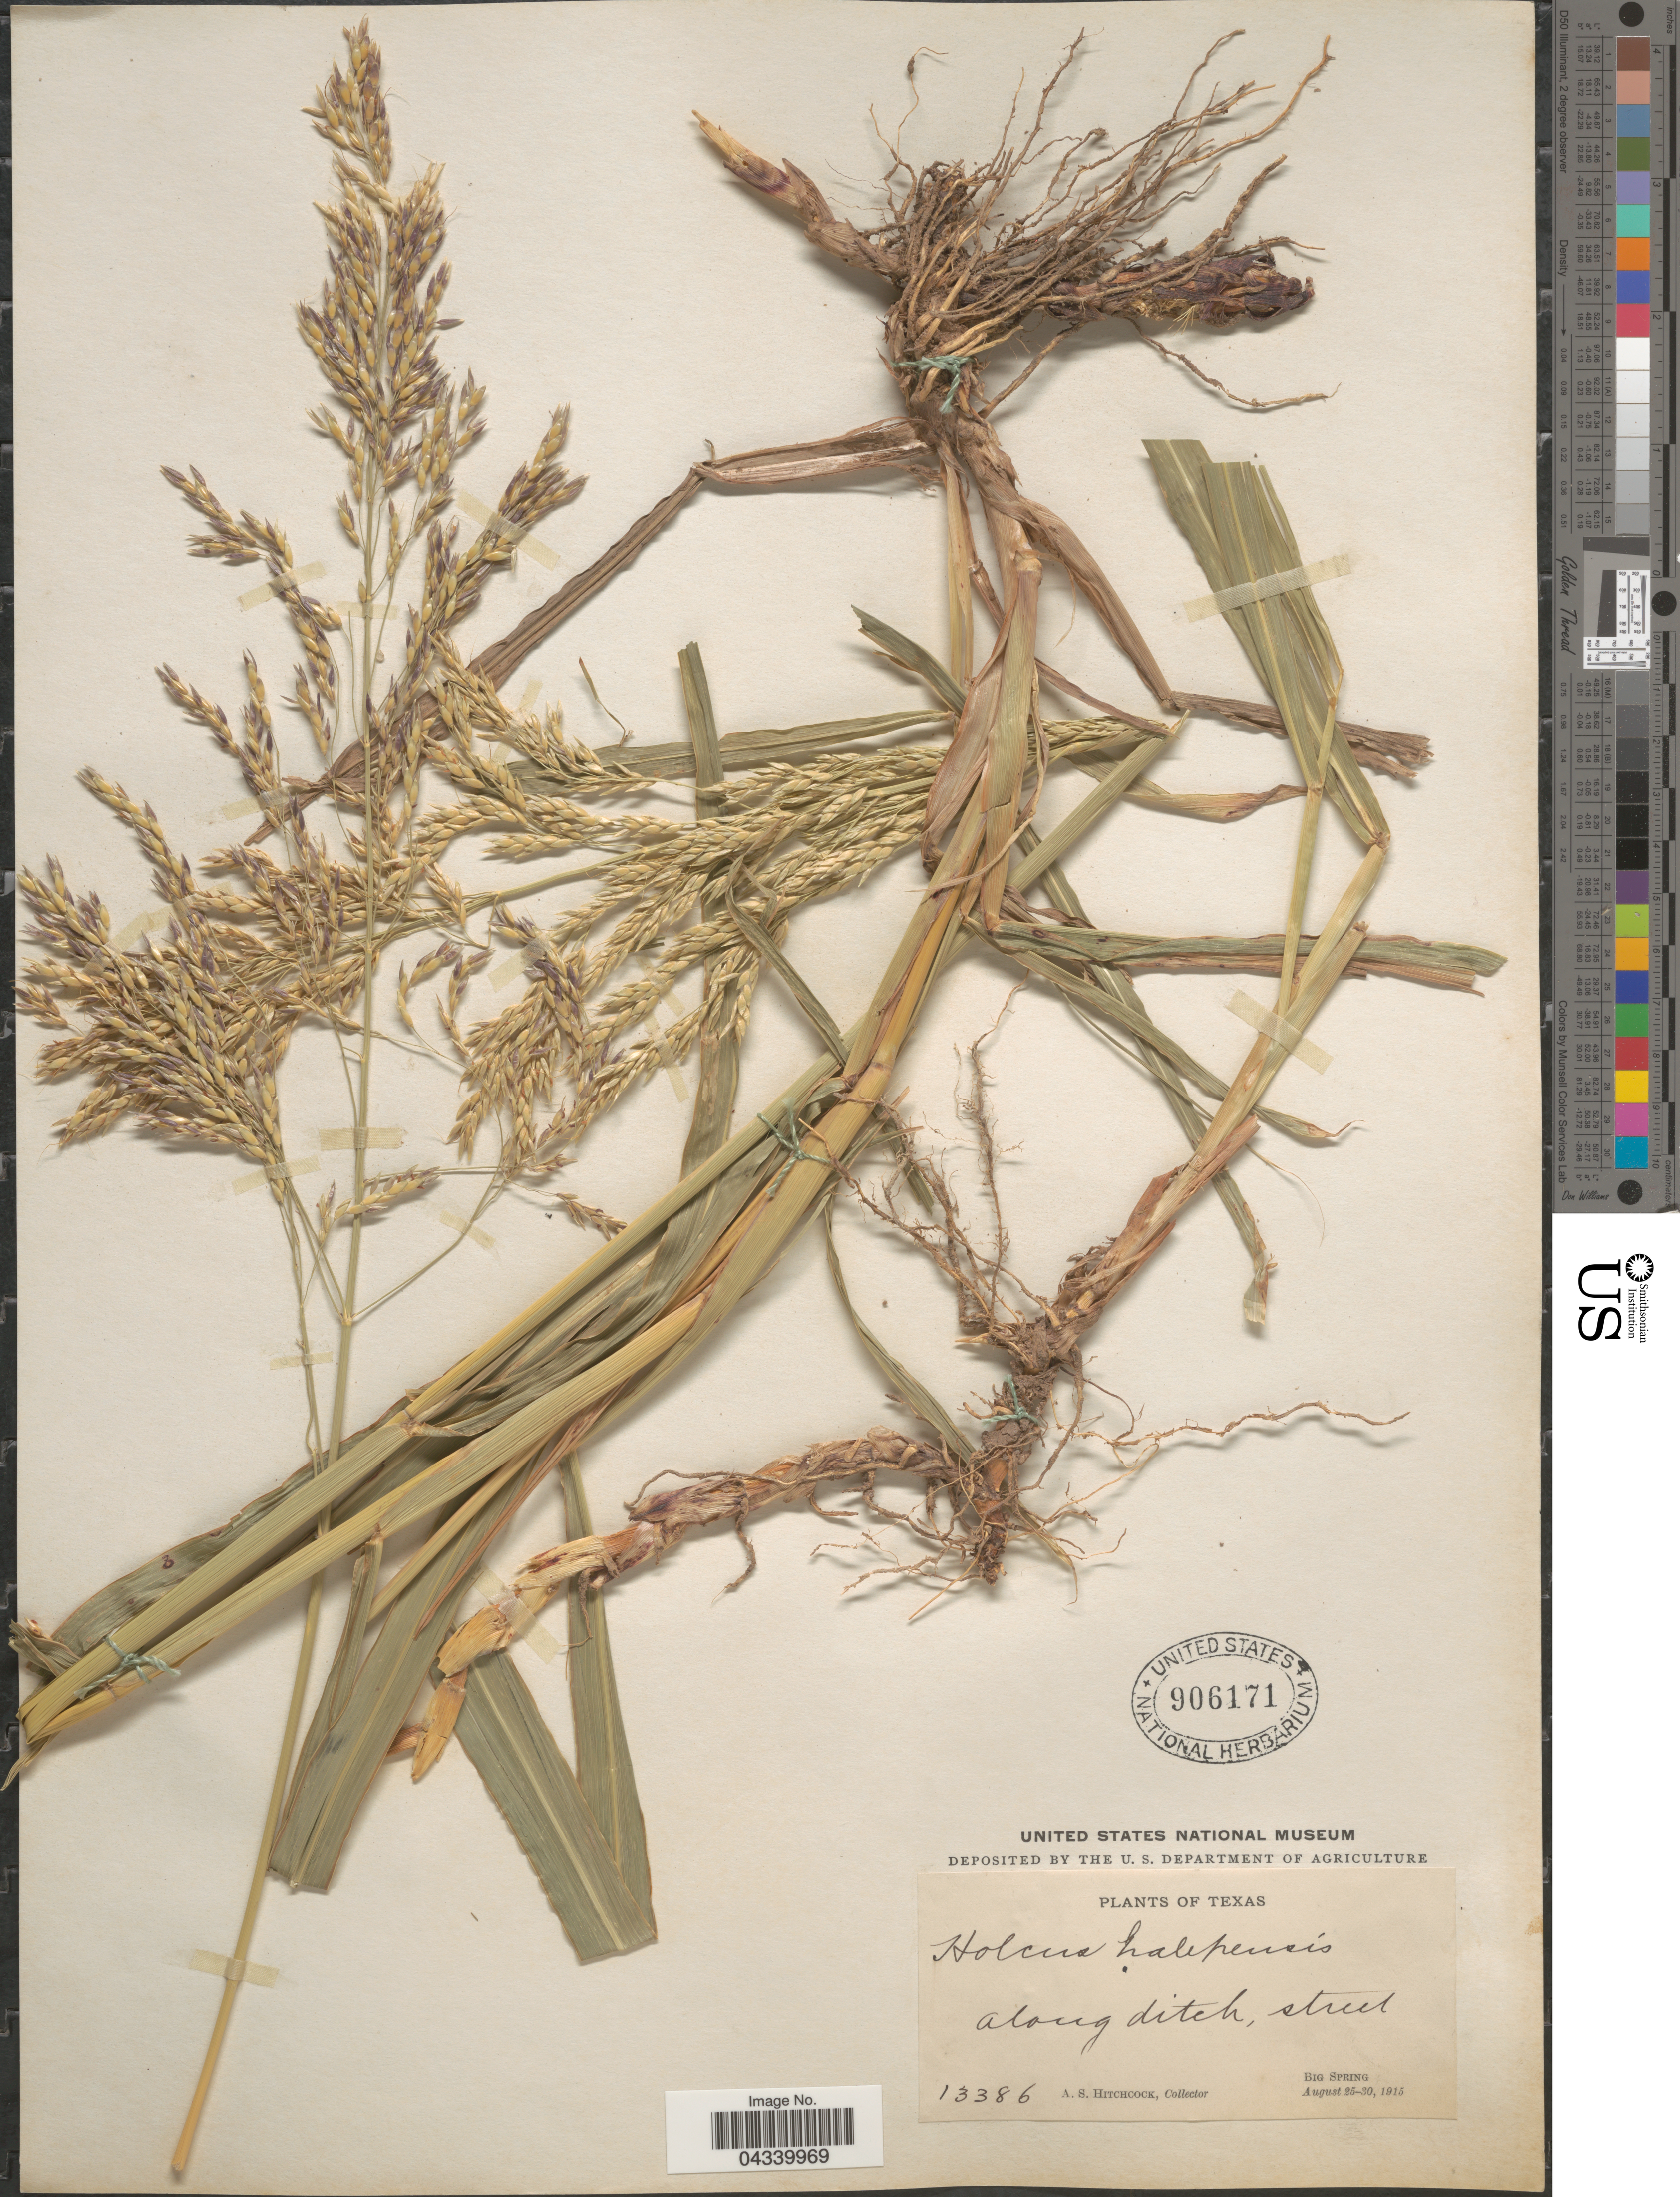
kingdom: Plantae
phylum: Tracheophyta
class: Liliopsida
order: Poales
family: Poaceae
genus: Sorghum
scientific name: Sorghum halepense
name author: (L.) Pers.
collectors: A. S. Hitchcock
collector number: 13386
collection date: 1915-08-25/1915-08-30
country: United States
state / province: Texas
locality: Along ditch, street. Big Spring.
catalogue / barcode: US 906171